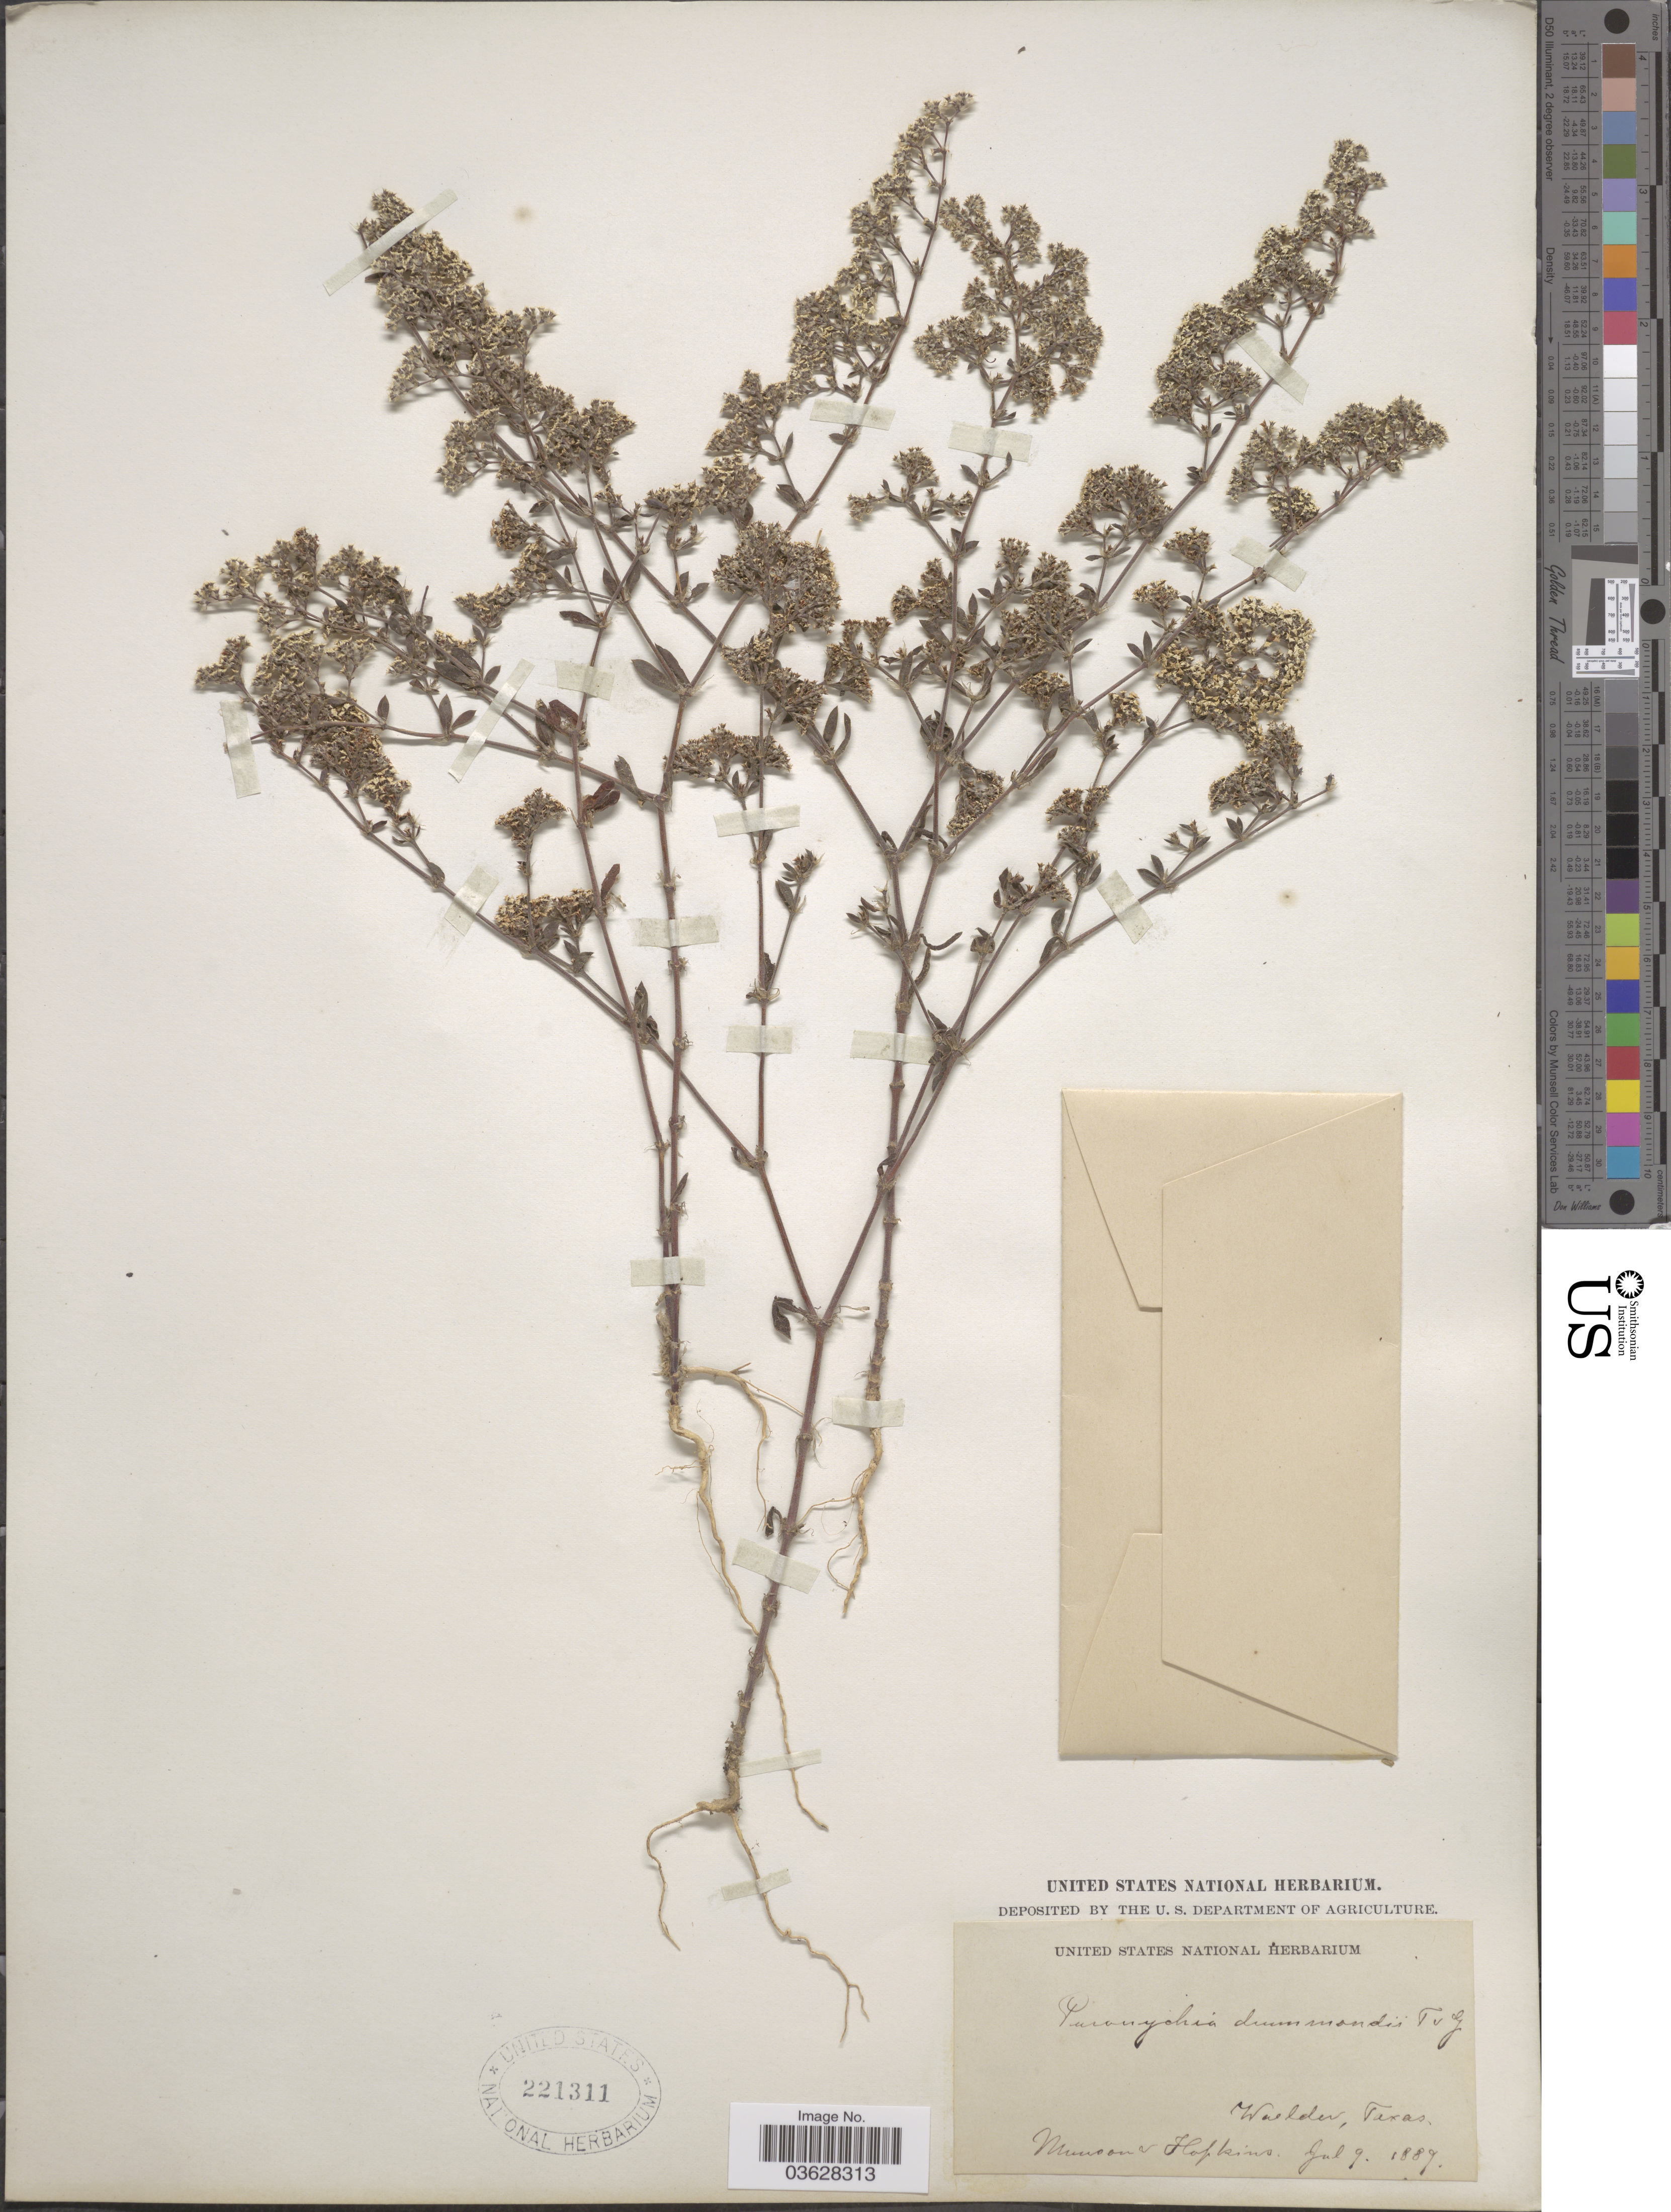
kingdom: Plantae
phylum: Tracheophyta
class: Magnoliopsida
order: Caryophyllales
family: Caryophyllaceae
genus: Paronychia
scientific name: Paronychia drummondii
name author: Torr. & A. Gray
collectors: -. Munson & -- Hopkins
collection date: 1889-07-09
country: United States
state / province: Texas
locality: Waelder.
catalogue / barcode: US 221311